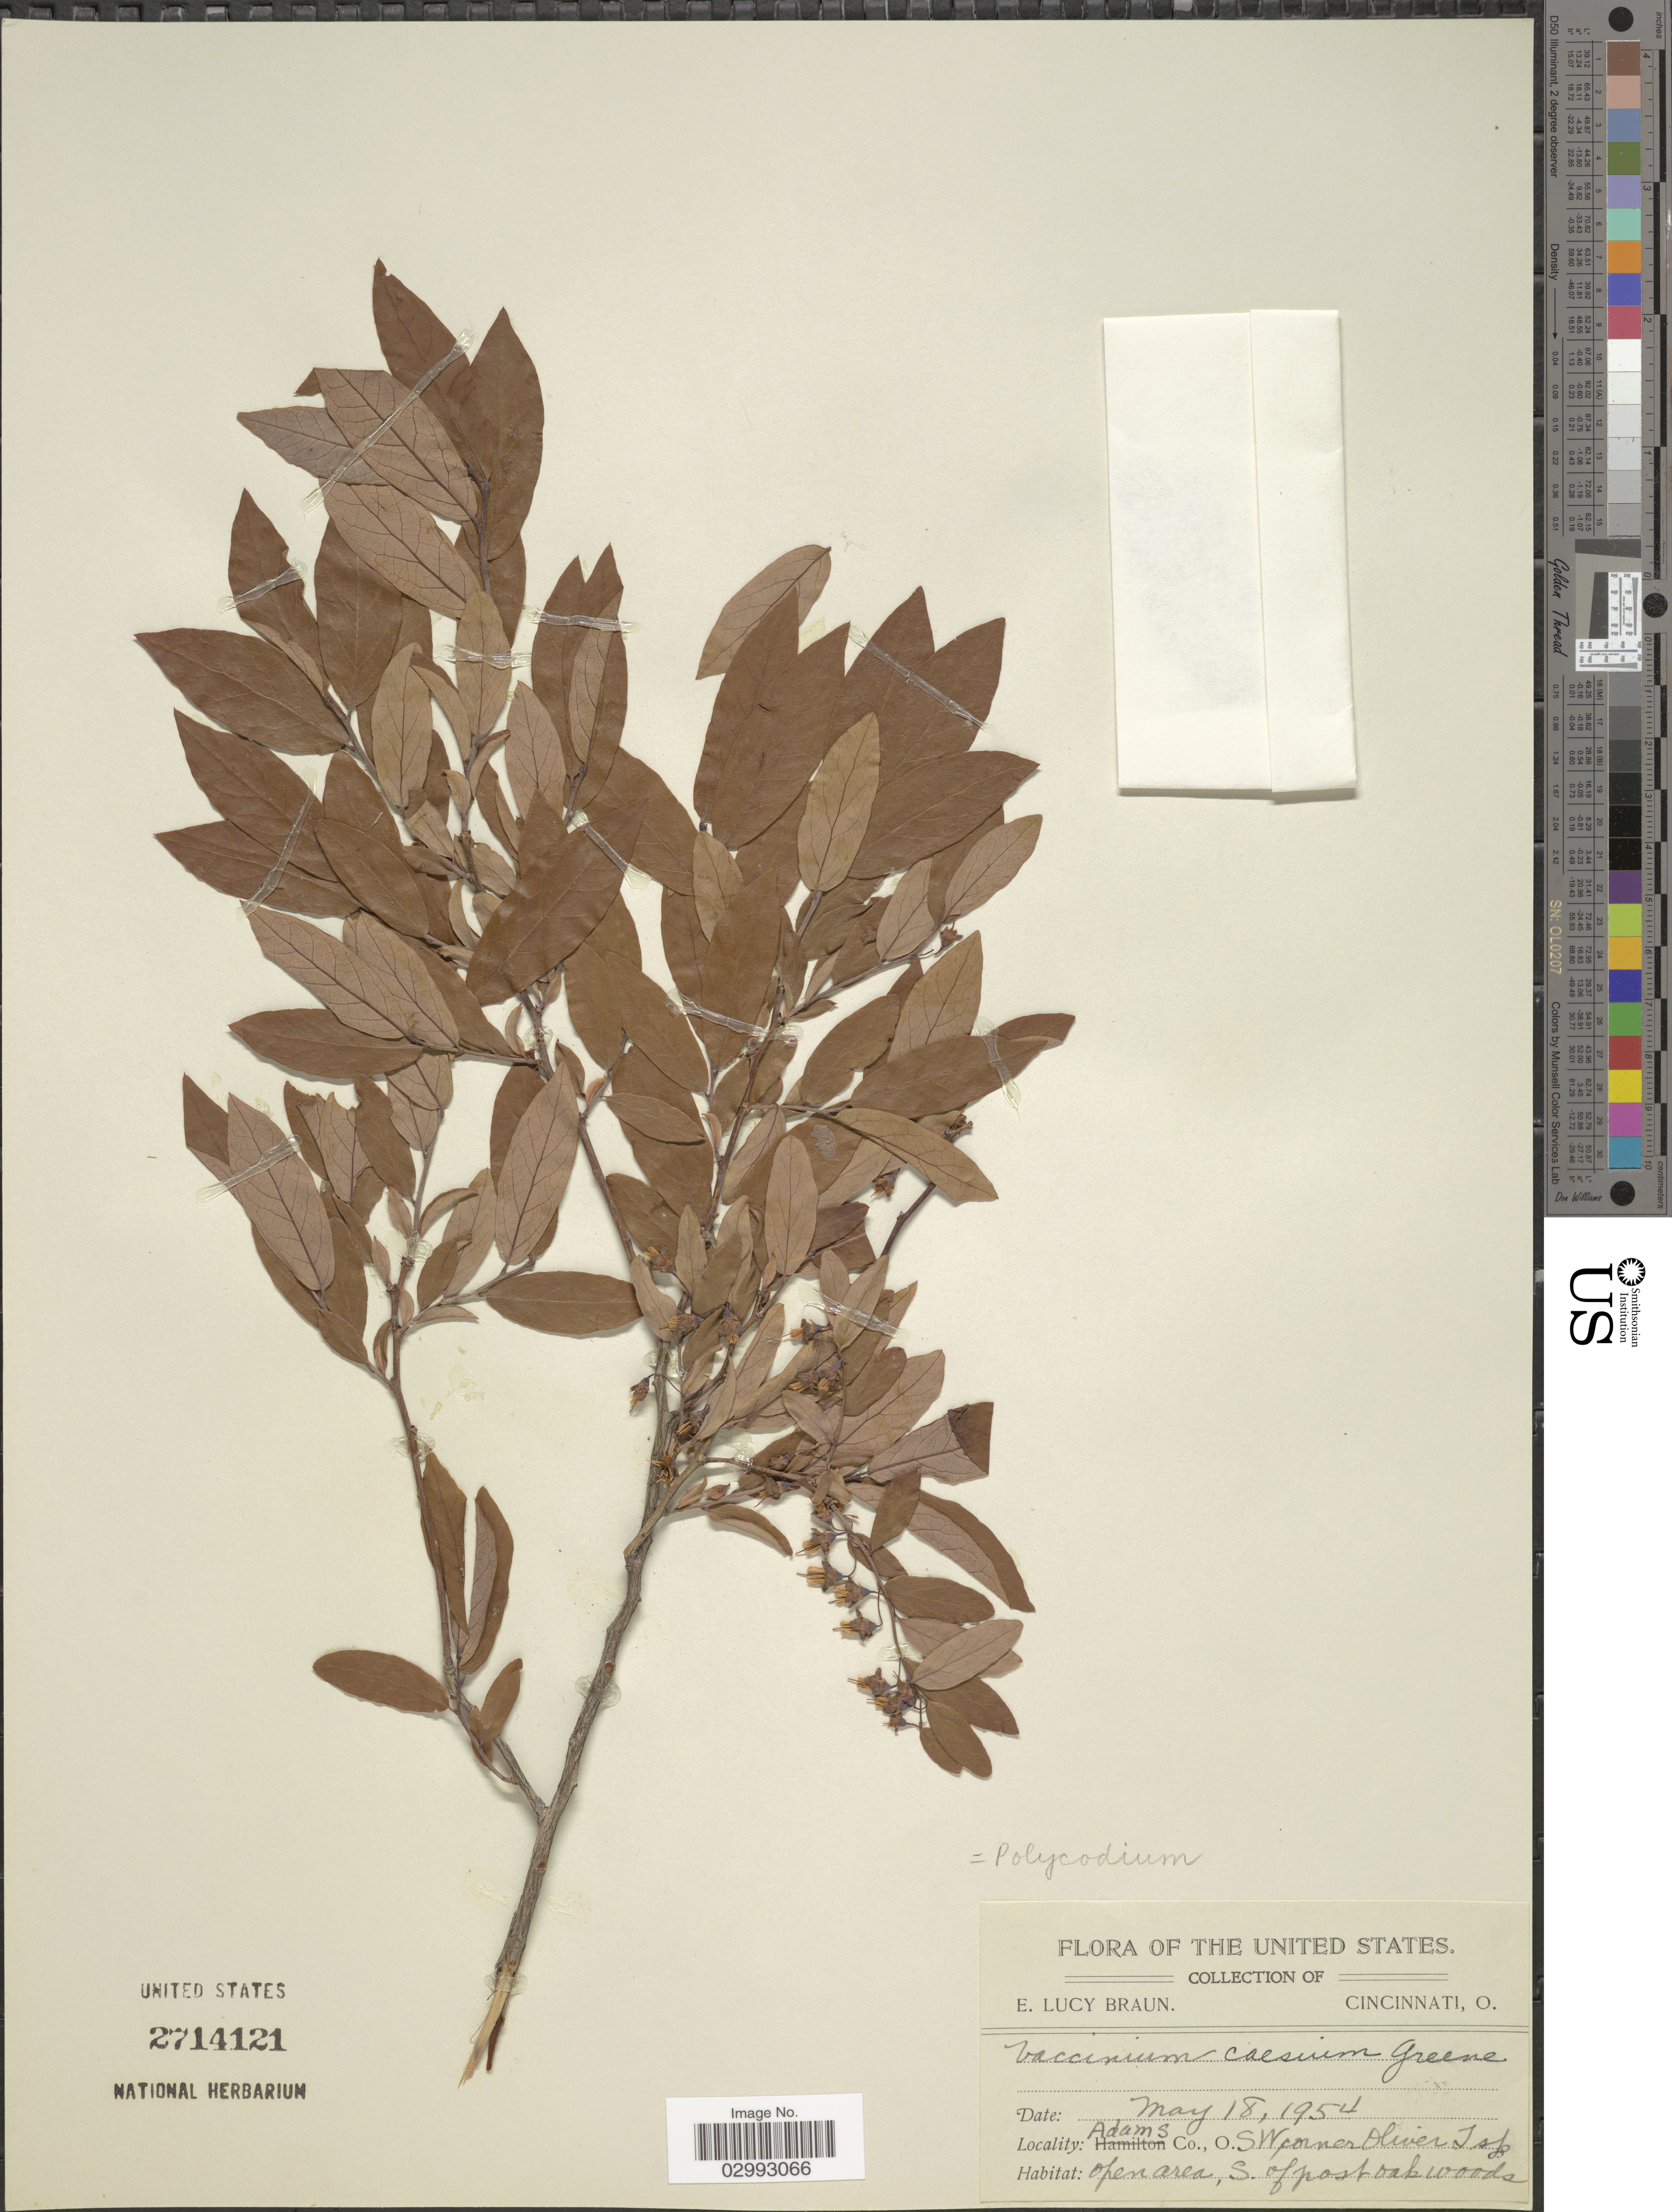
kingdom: Plantae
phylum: Tracheophyta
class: Magnoliopsida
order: Ericales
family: Ericaceae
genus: Polycodium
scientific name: Polycodium caesium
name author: (Greene) Greene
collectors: E. L. Braun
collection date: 1954-05-18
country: United States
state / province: Ohio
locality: Adams Co., O. SW corner Oliver Tsp.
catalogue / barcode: US 2714121